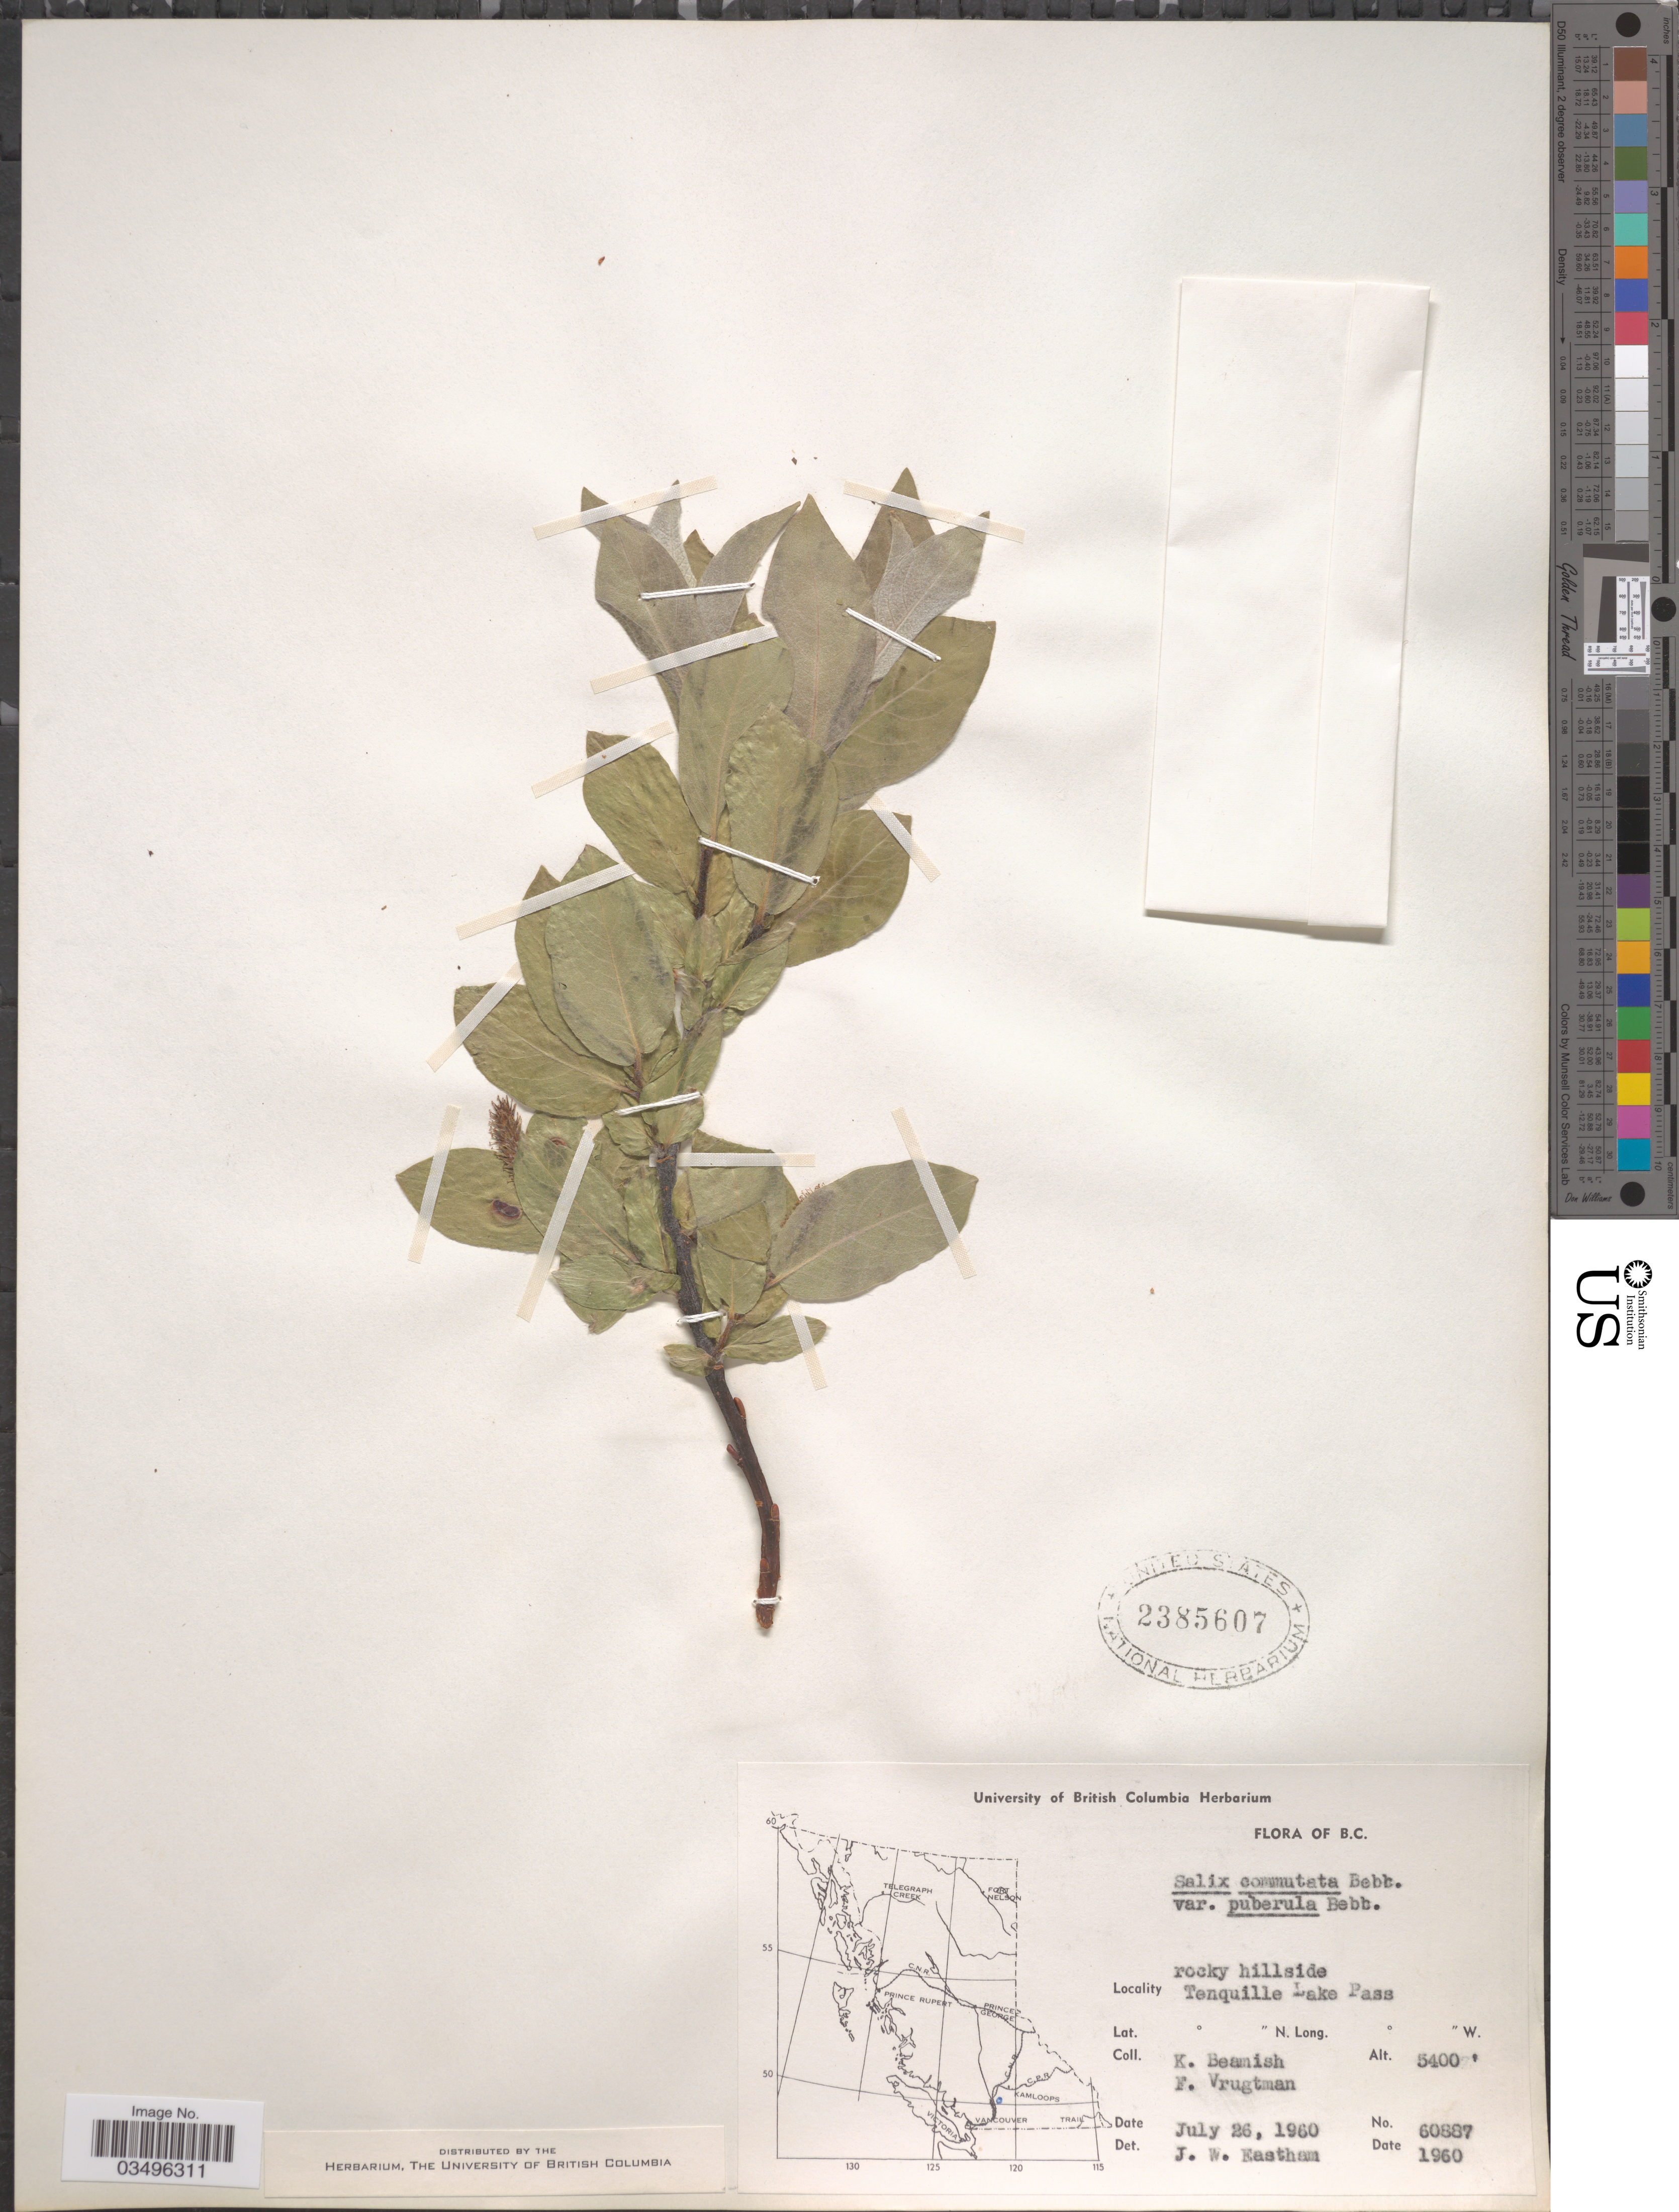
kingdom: Plantae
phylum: Tracheophyta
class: Magnoliopsida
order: Malpighiales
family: Salicaceae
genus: Salix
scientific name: Salix commutata var. puberula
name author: Bebb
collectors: K. Beamish & F. Vrugtman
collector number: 60887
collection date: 1960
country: Canada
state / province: British Columbia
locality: Rocky hillside Tenquille Lake Pass.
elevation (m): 1646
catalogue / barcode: US 2385607